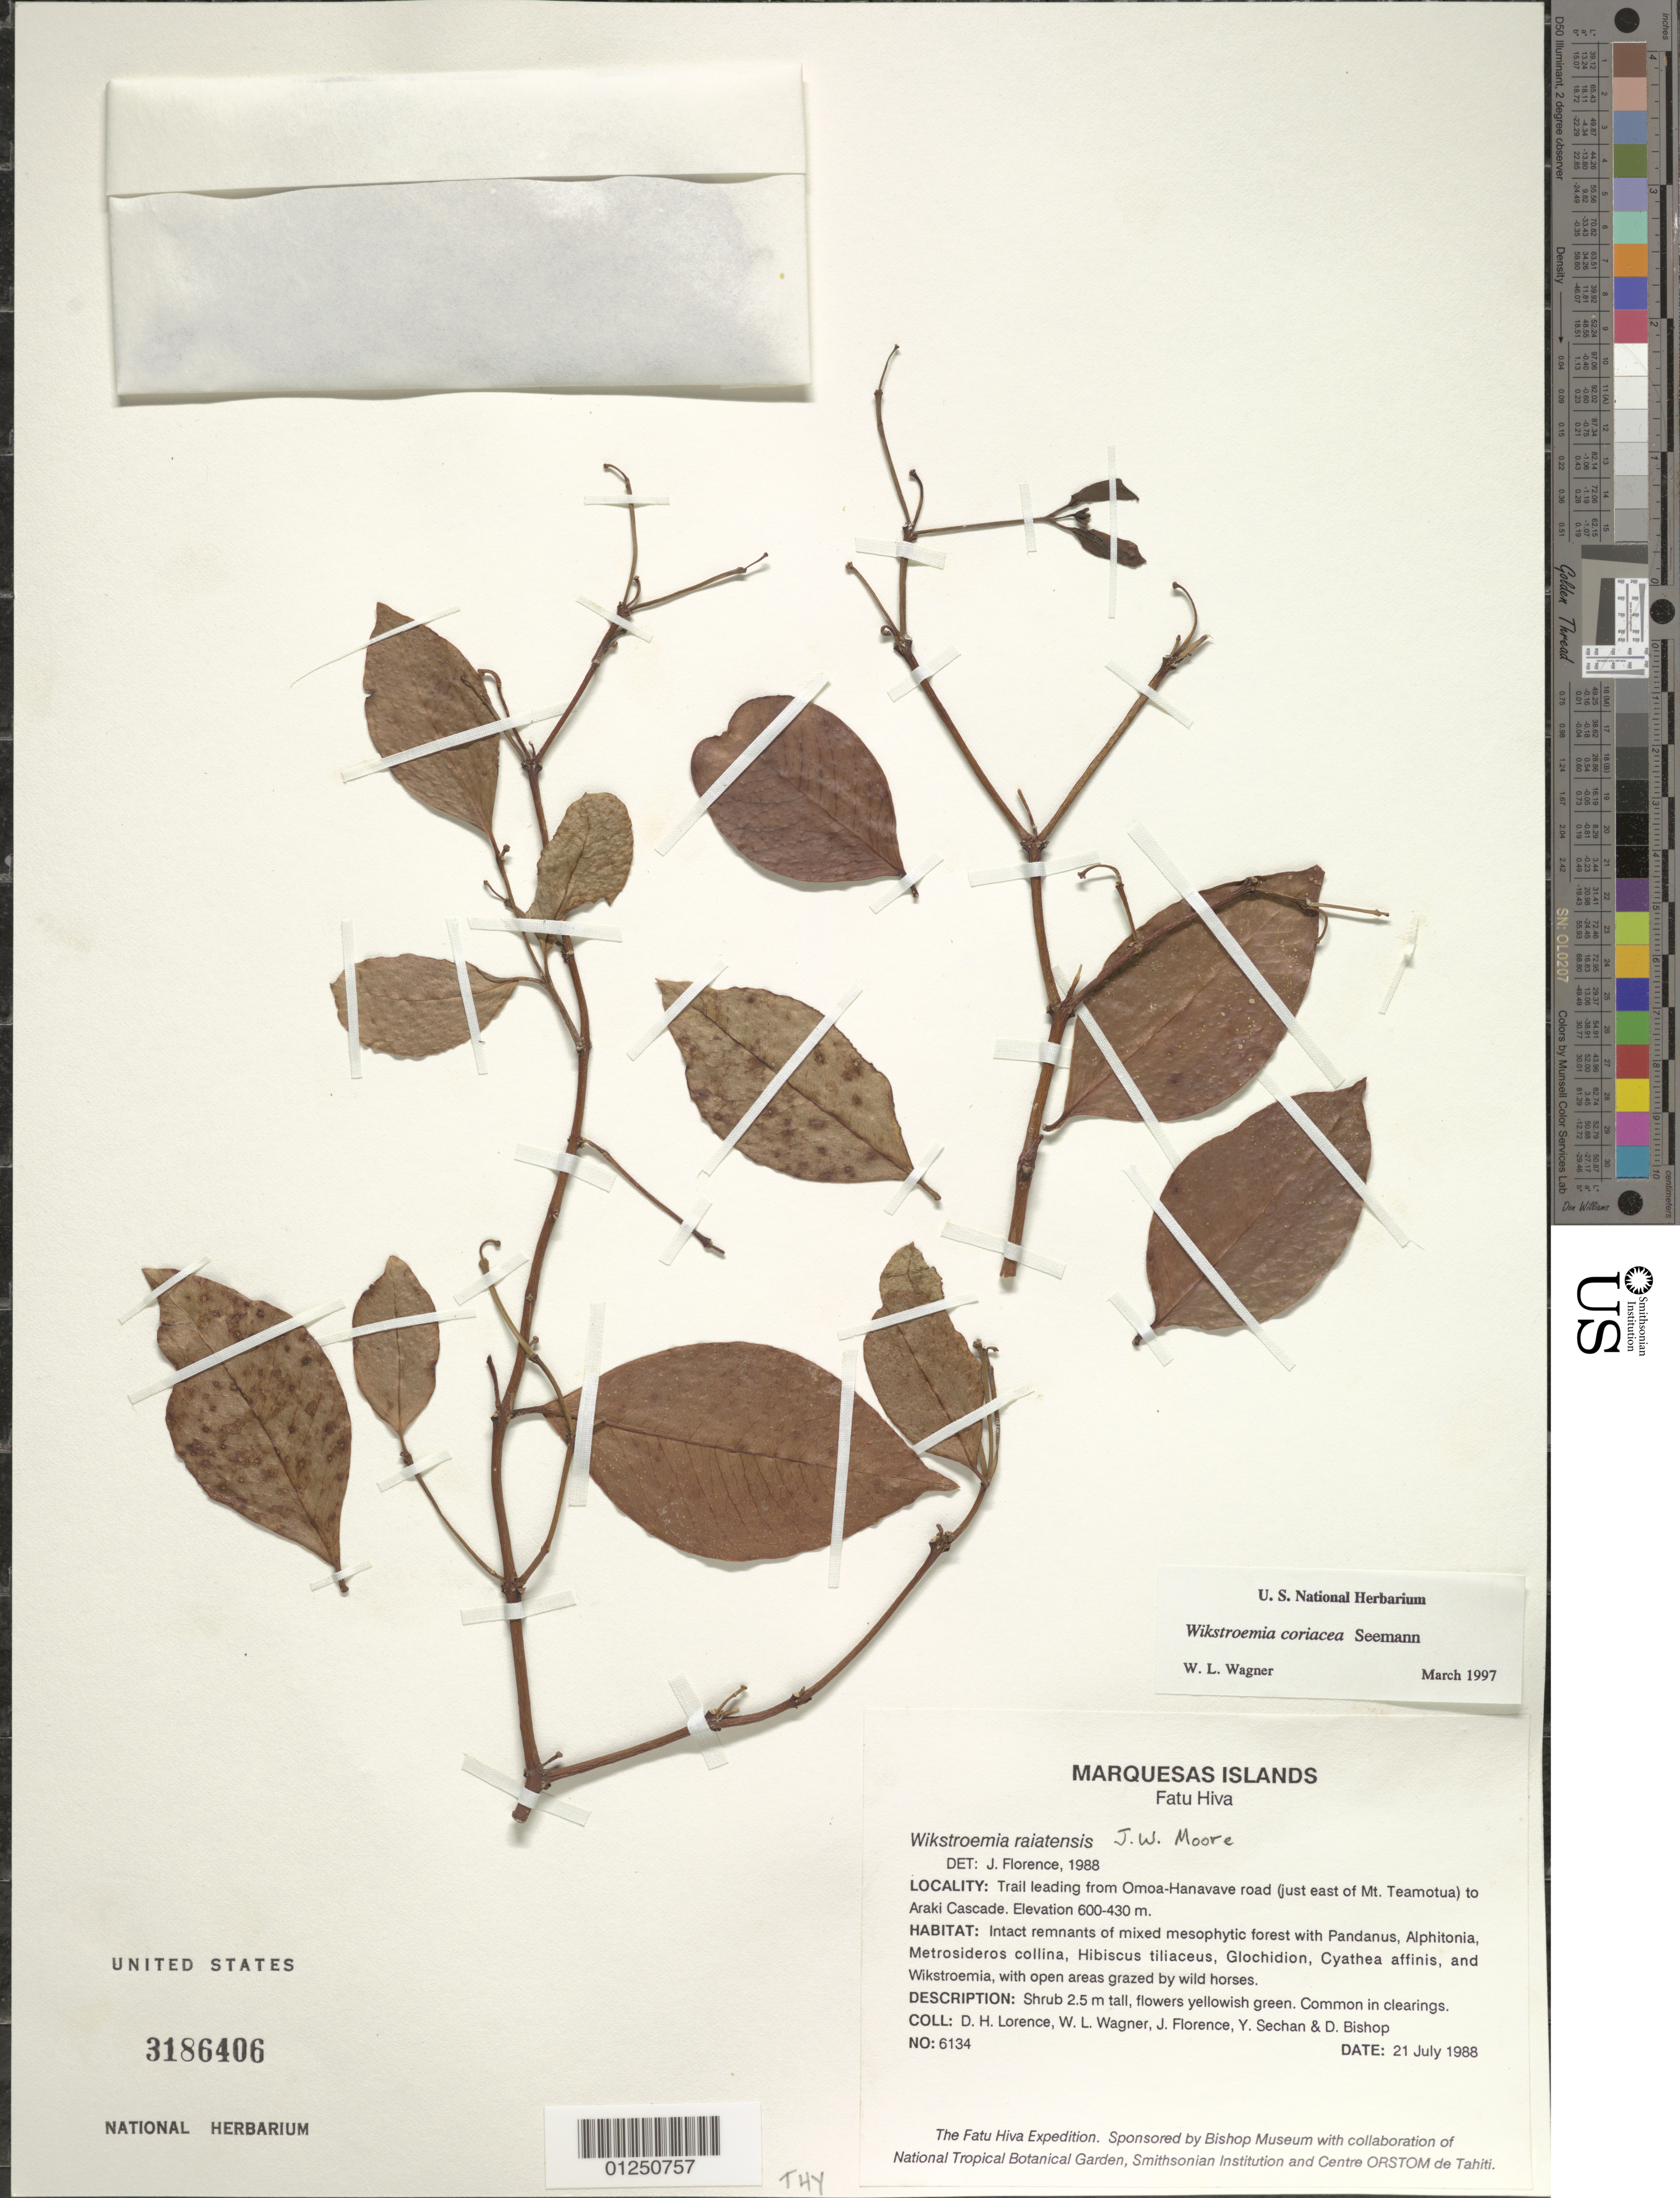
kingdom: Plantae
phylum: Tracheophyta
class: Magnoliopsida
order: Malvales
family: Thymelaeaceae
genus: Wikstroemia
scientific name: Wikstroemia coriacea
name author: Seem.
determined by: Wagner, W. L.; Lorence, David H.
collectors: D. Lorence, W. L. Wagner, J. Florence, Y. Sechan & D. Bishop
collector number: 6134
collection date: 1988-07-21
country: French Polynesia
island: Fatu Hiva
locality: Trail leading from 'Omo'a-Hanavave road (just E of Mt. Teamotua) to Araki Cascade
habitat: Intact remnants of mixed mesophytic forest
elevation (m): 430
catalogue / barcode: US 3186406